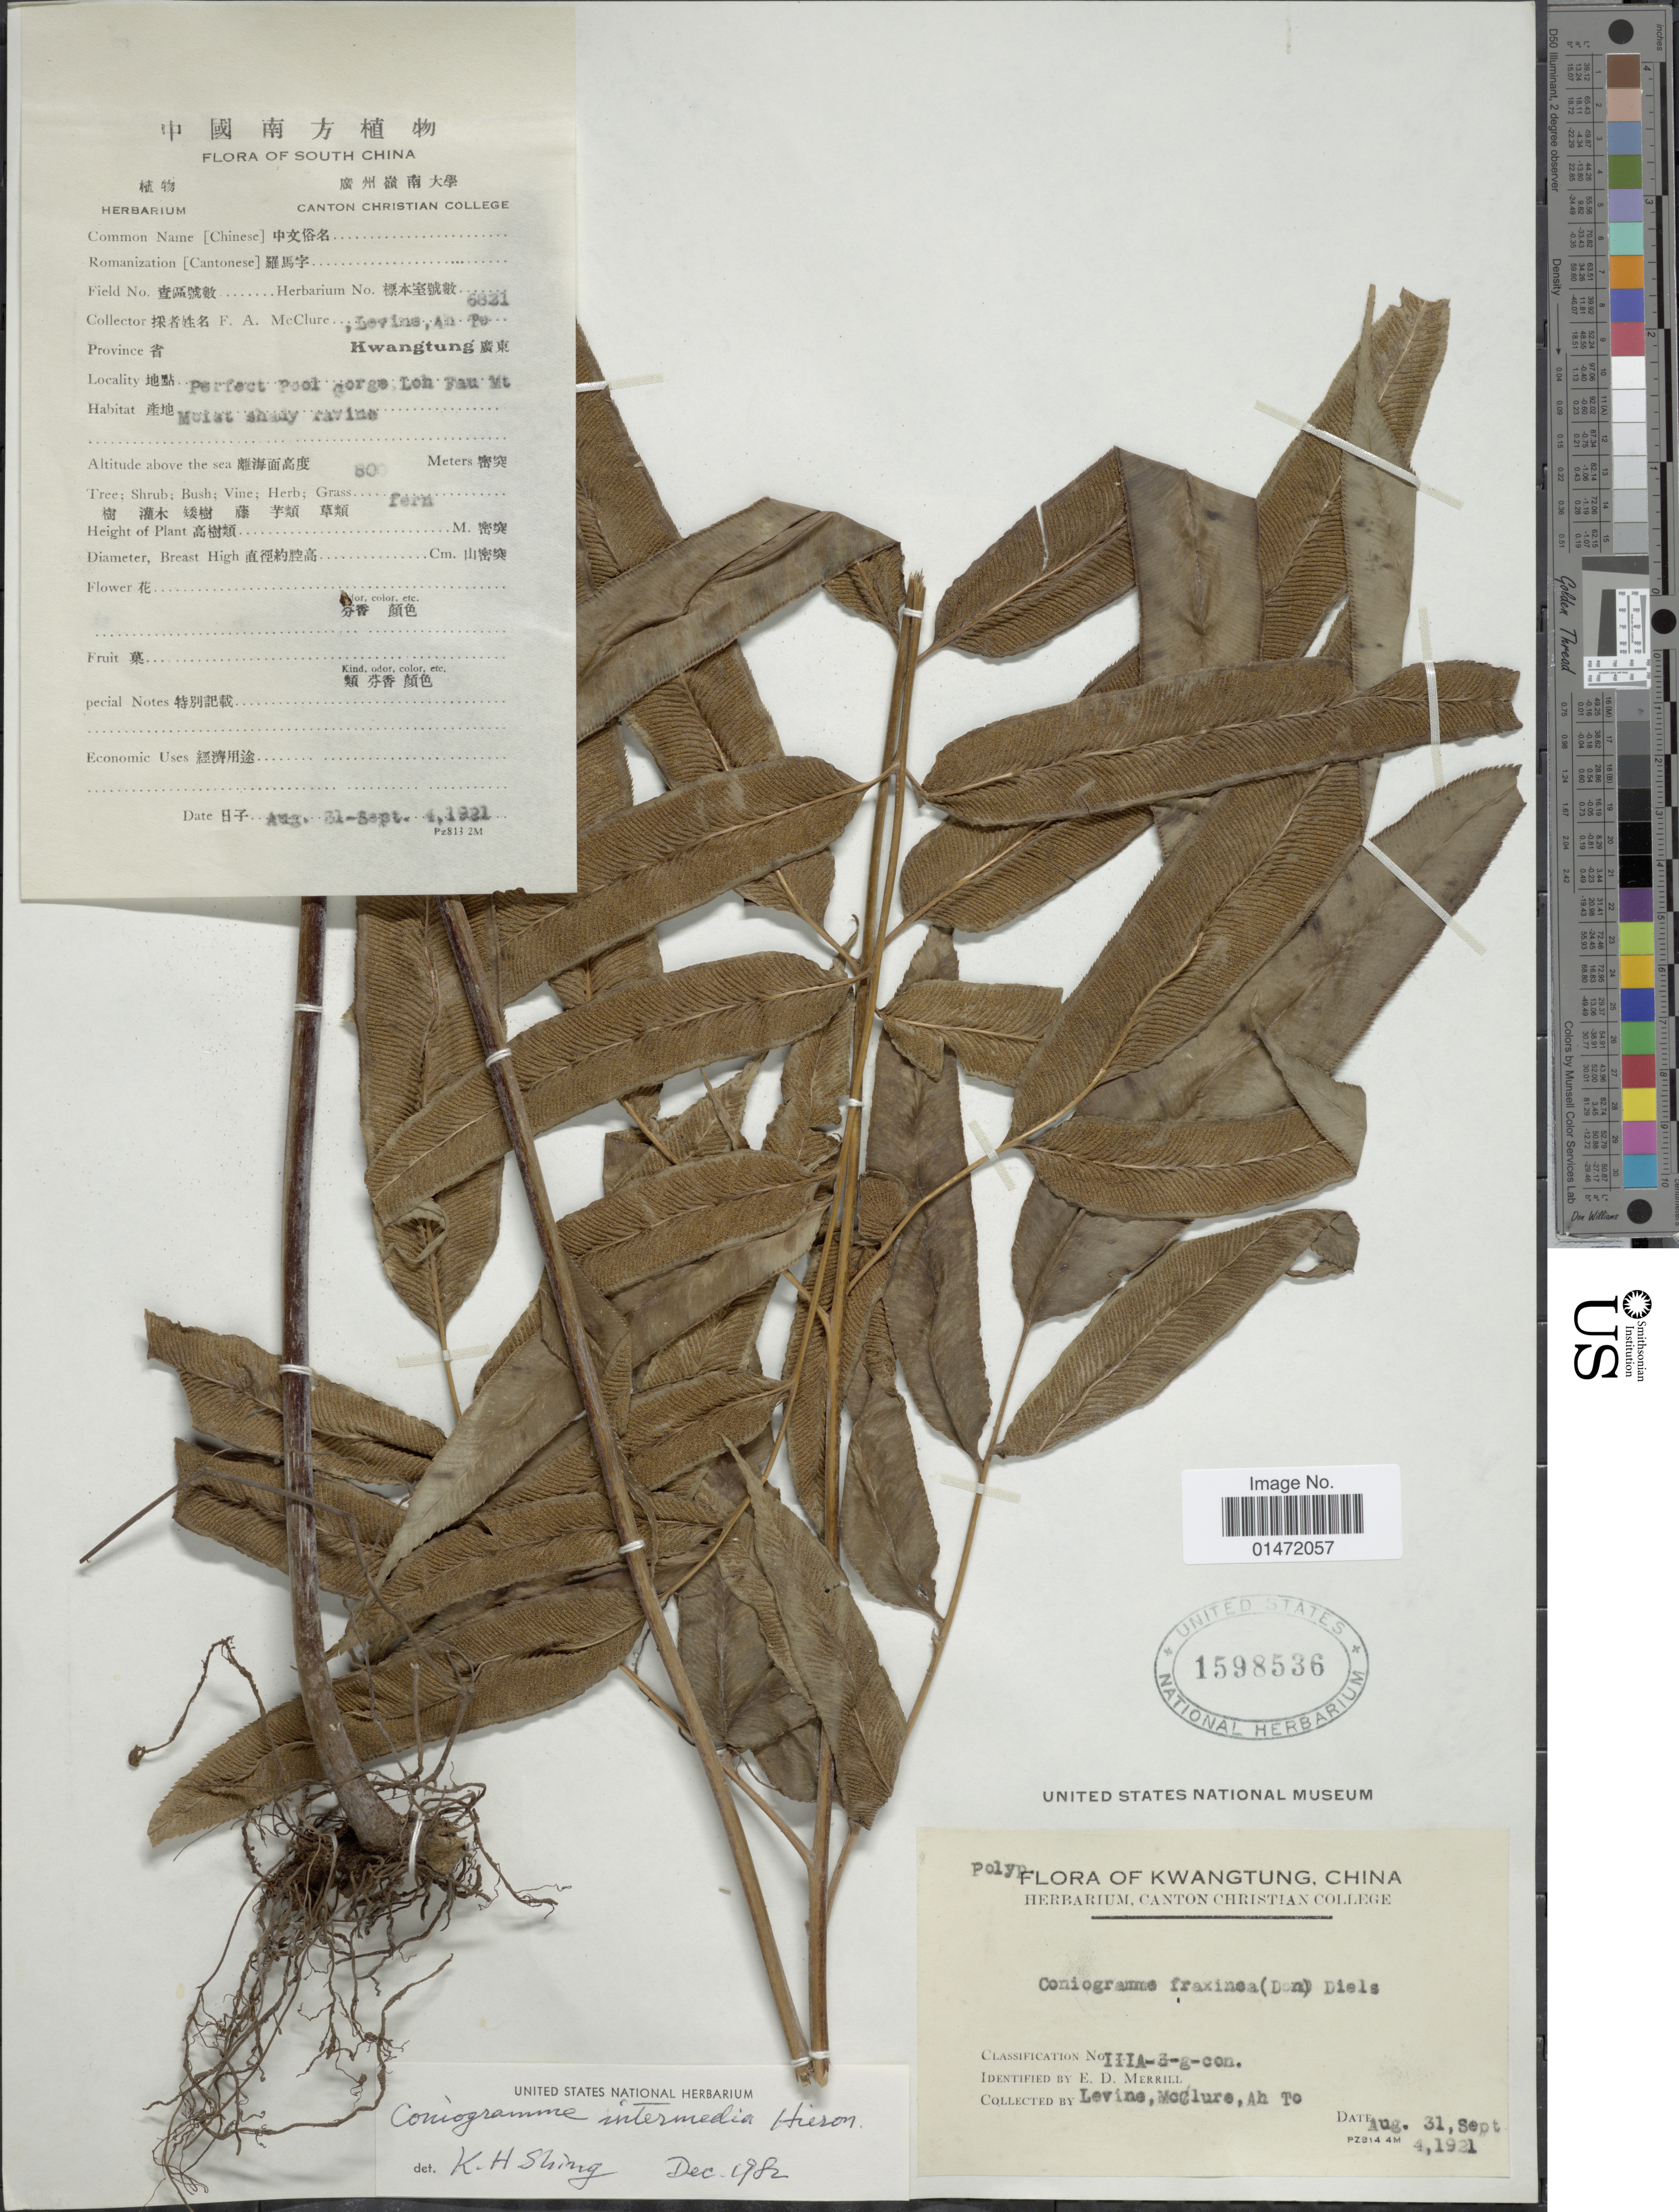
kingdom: Plantae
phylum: Tracheophyta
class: Polypodiopsida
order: Polypodiales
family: Pteridaceae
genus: Coniogramme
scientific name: Coniogramme intermedia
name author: Hieron.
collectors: -. Levine, McClure, -- & A. To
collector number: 6821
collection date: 1921-08-31/1921-09-04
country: China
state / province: Guangdong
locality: Province Kwangtung. Perfect Pool Gorge Loh Fau Mt [interpreted]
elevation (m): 800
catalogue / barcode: US 1598536